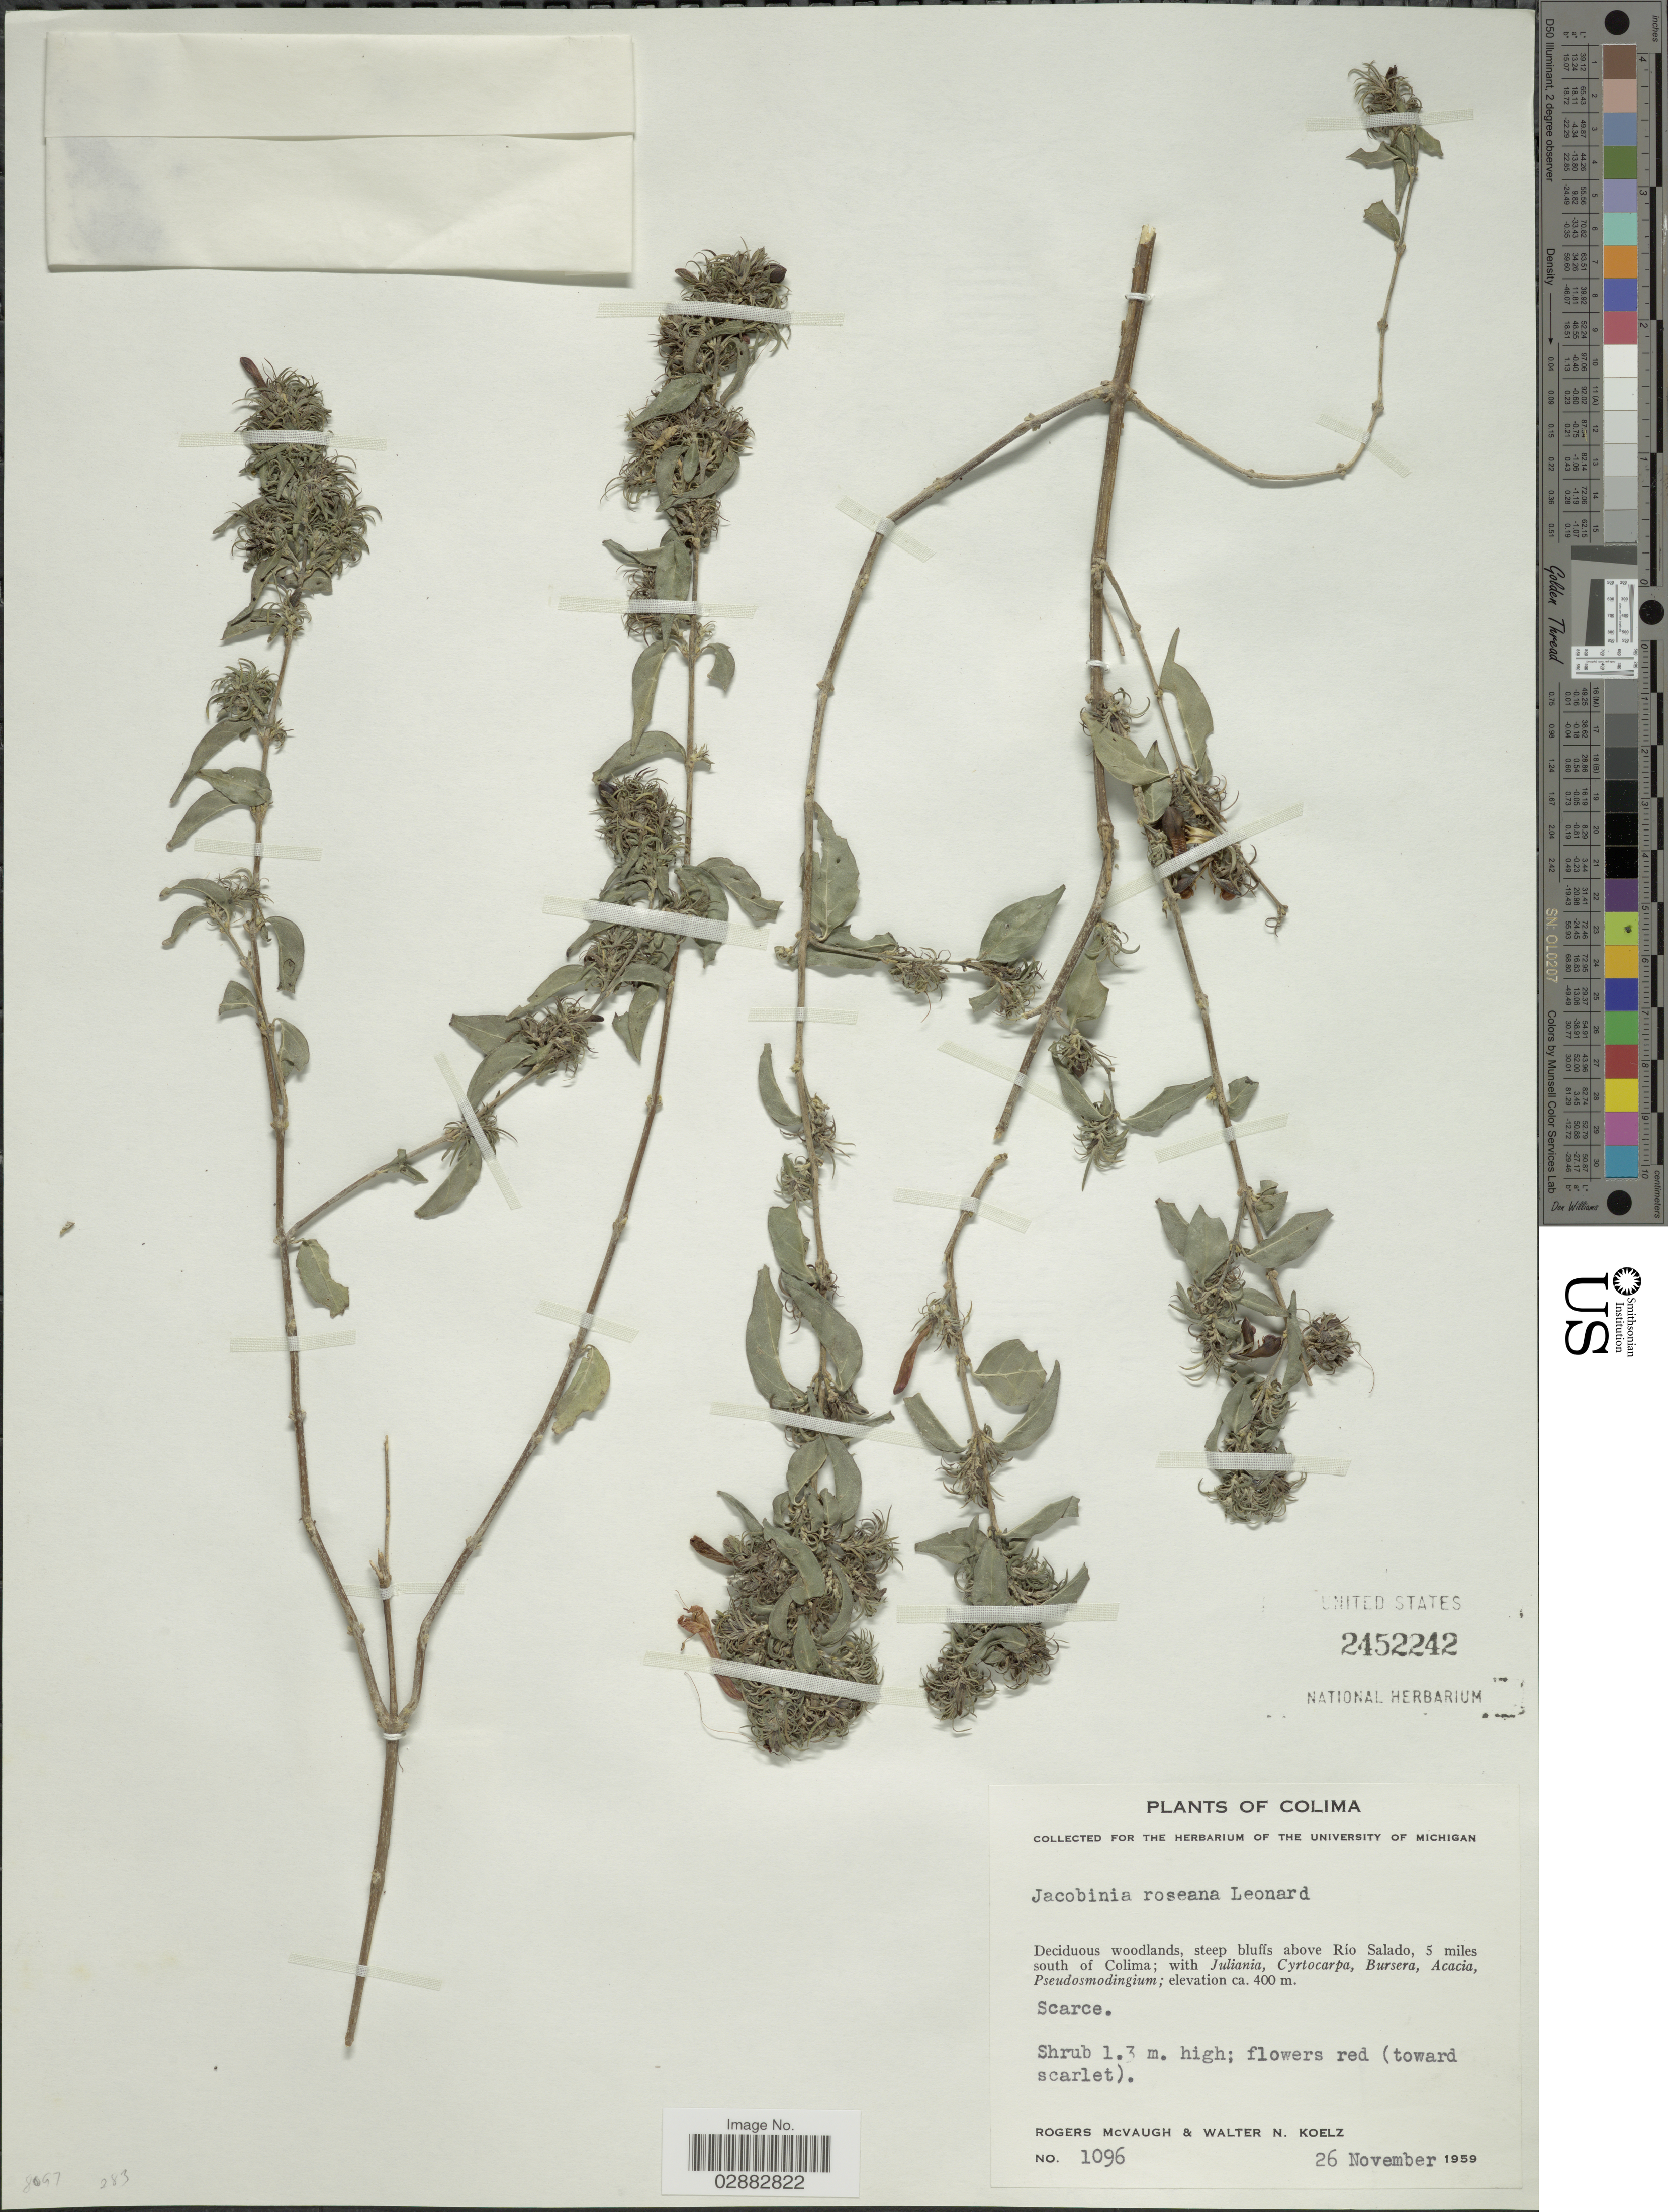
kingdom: Plantae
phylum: Tracheophyta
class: Magnoliopsida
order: Lamiales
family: Acanthaceae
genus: Jacobinia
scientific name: Jacobinia roseana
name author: Leonard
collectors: R. McVaugh & W. N. Koelz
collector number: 1096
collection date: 1959-11-26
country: Mexico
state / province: Colima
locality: Deciduous woodlands, steep bluffs above Río Salado, 5 miles south of Colima.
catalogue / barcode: US 2452242